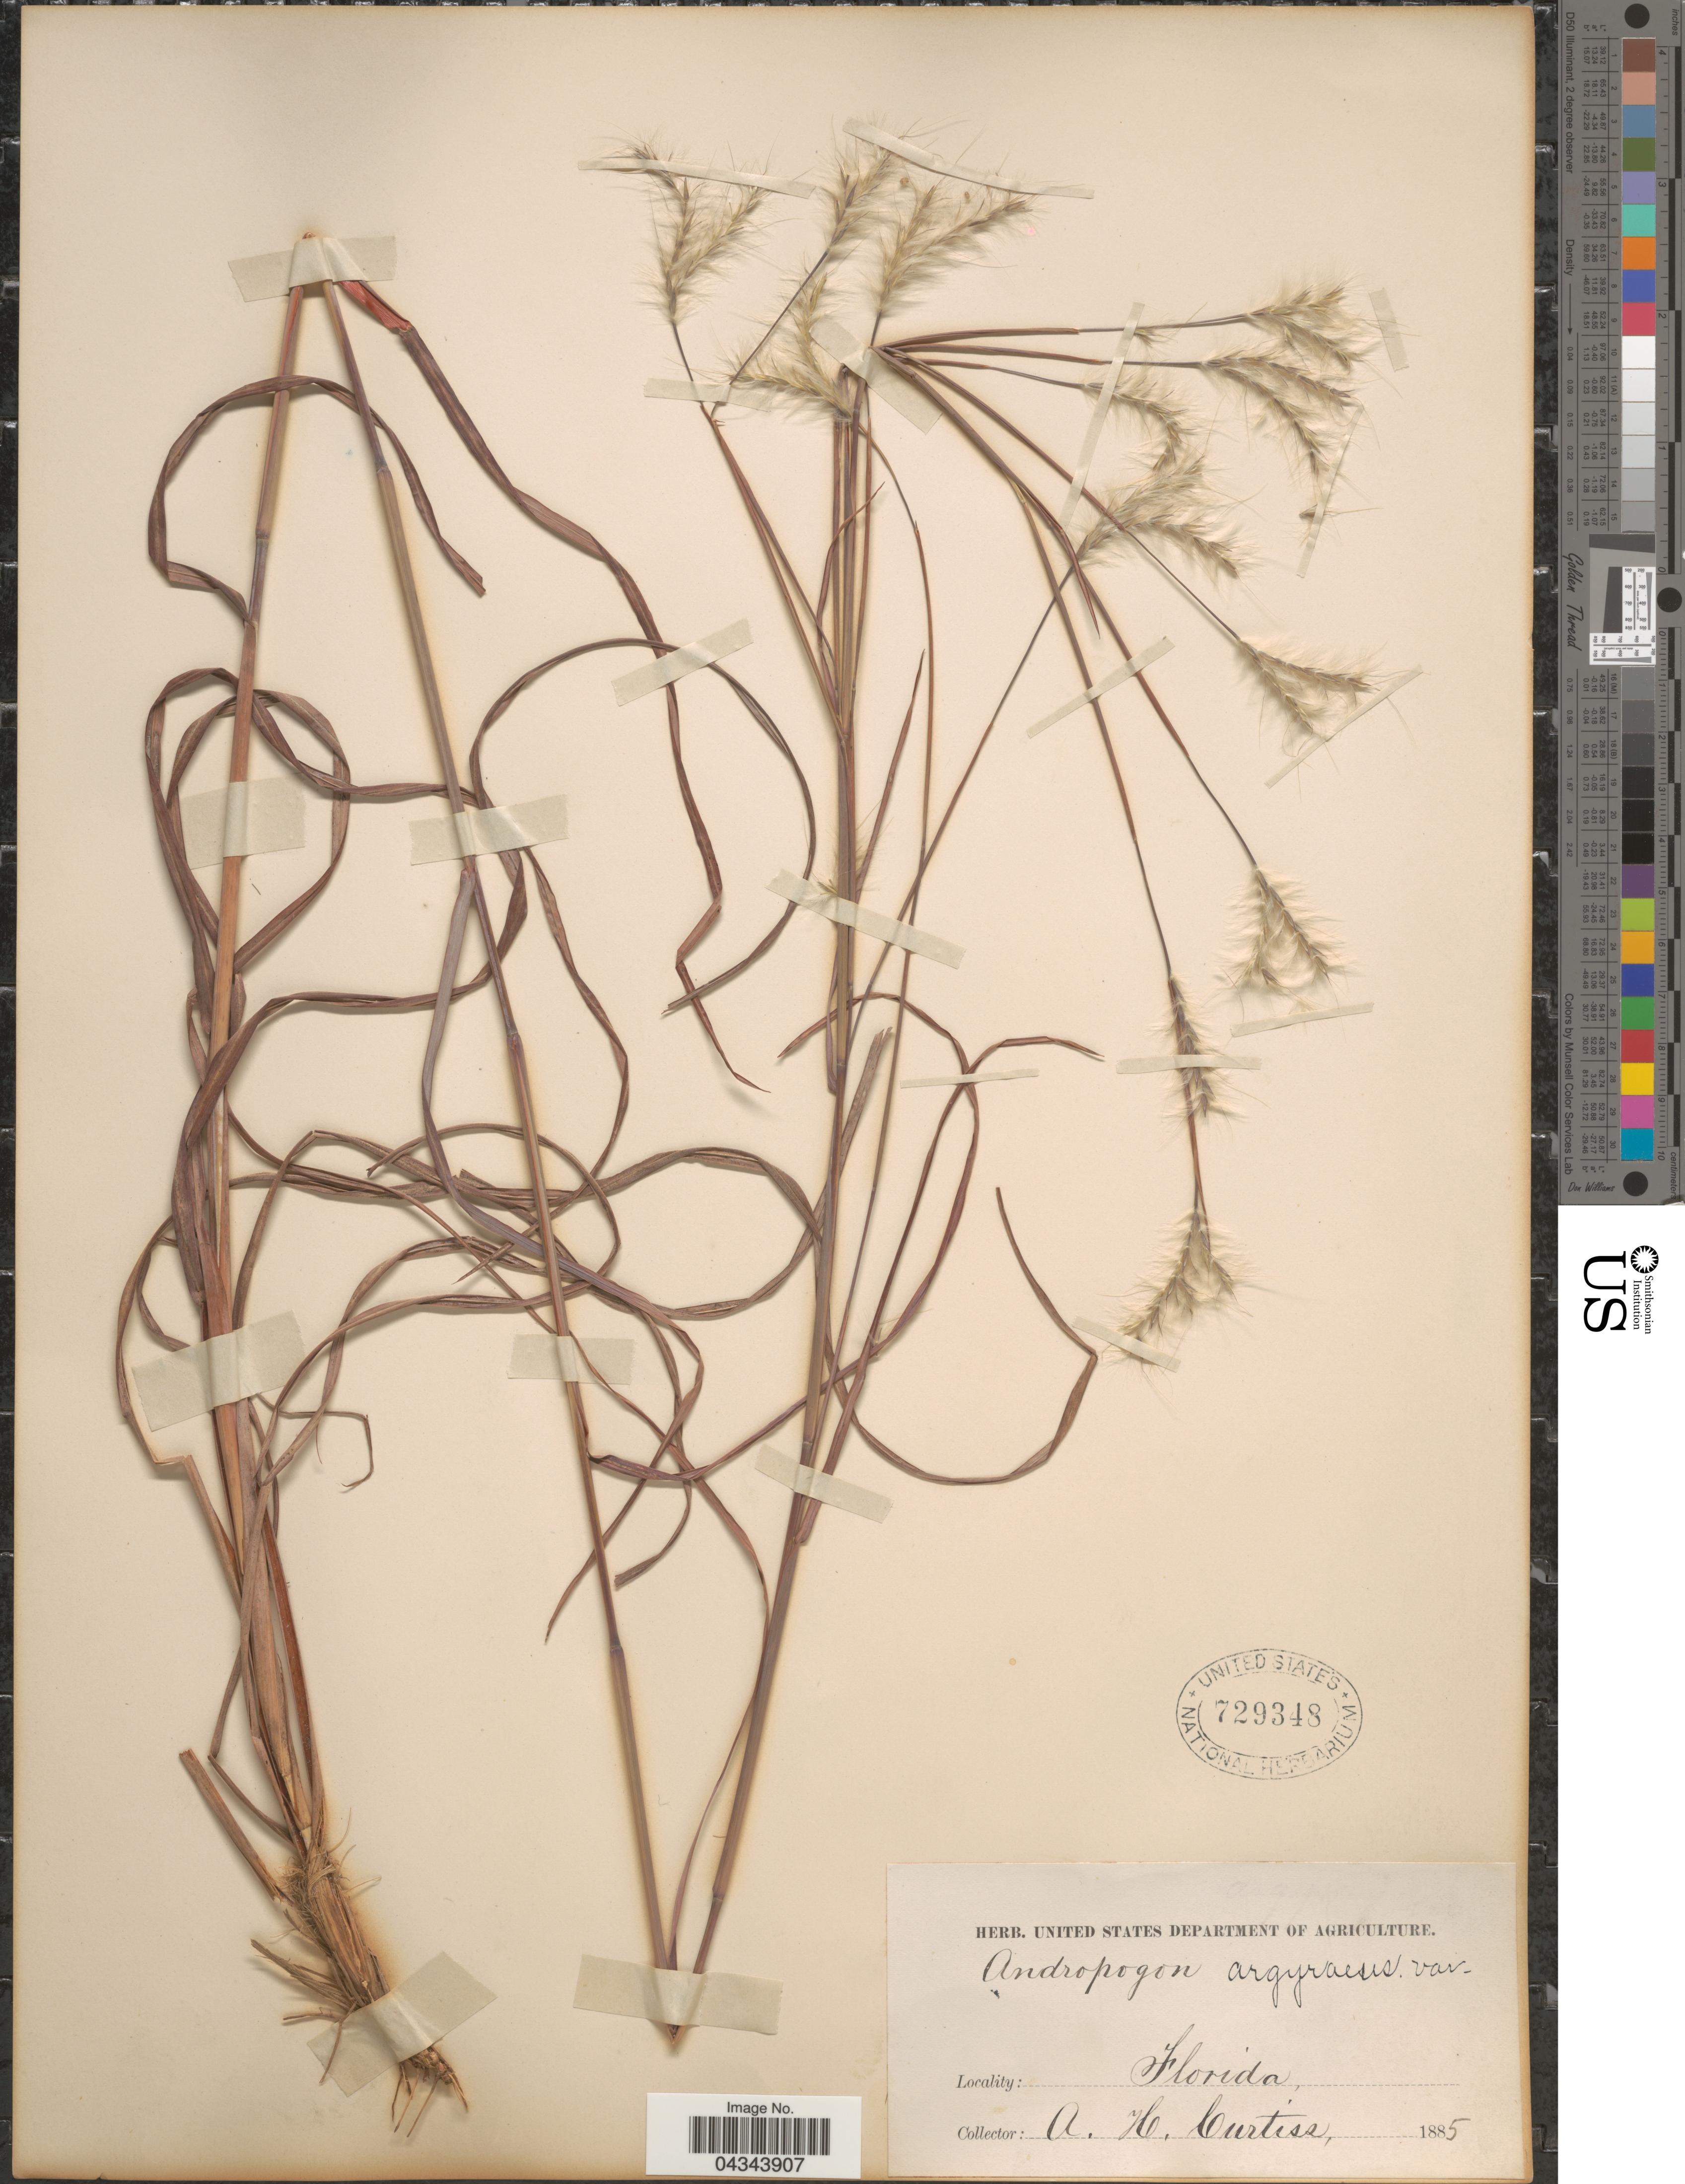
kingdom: Plantae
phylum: Tracheophyta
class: Liliopsida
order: Poales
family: Poaceae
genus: Andropogon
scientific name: Andropogon ternarius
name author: Michx.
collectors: A. H. Curtiss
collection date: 1885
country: United States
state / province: Florida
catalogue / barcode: US 729348